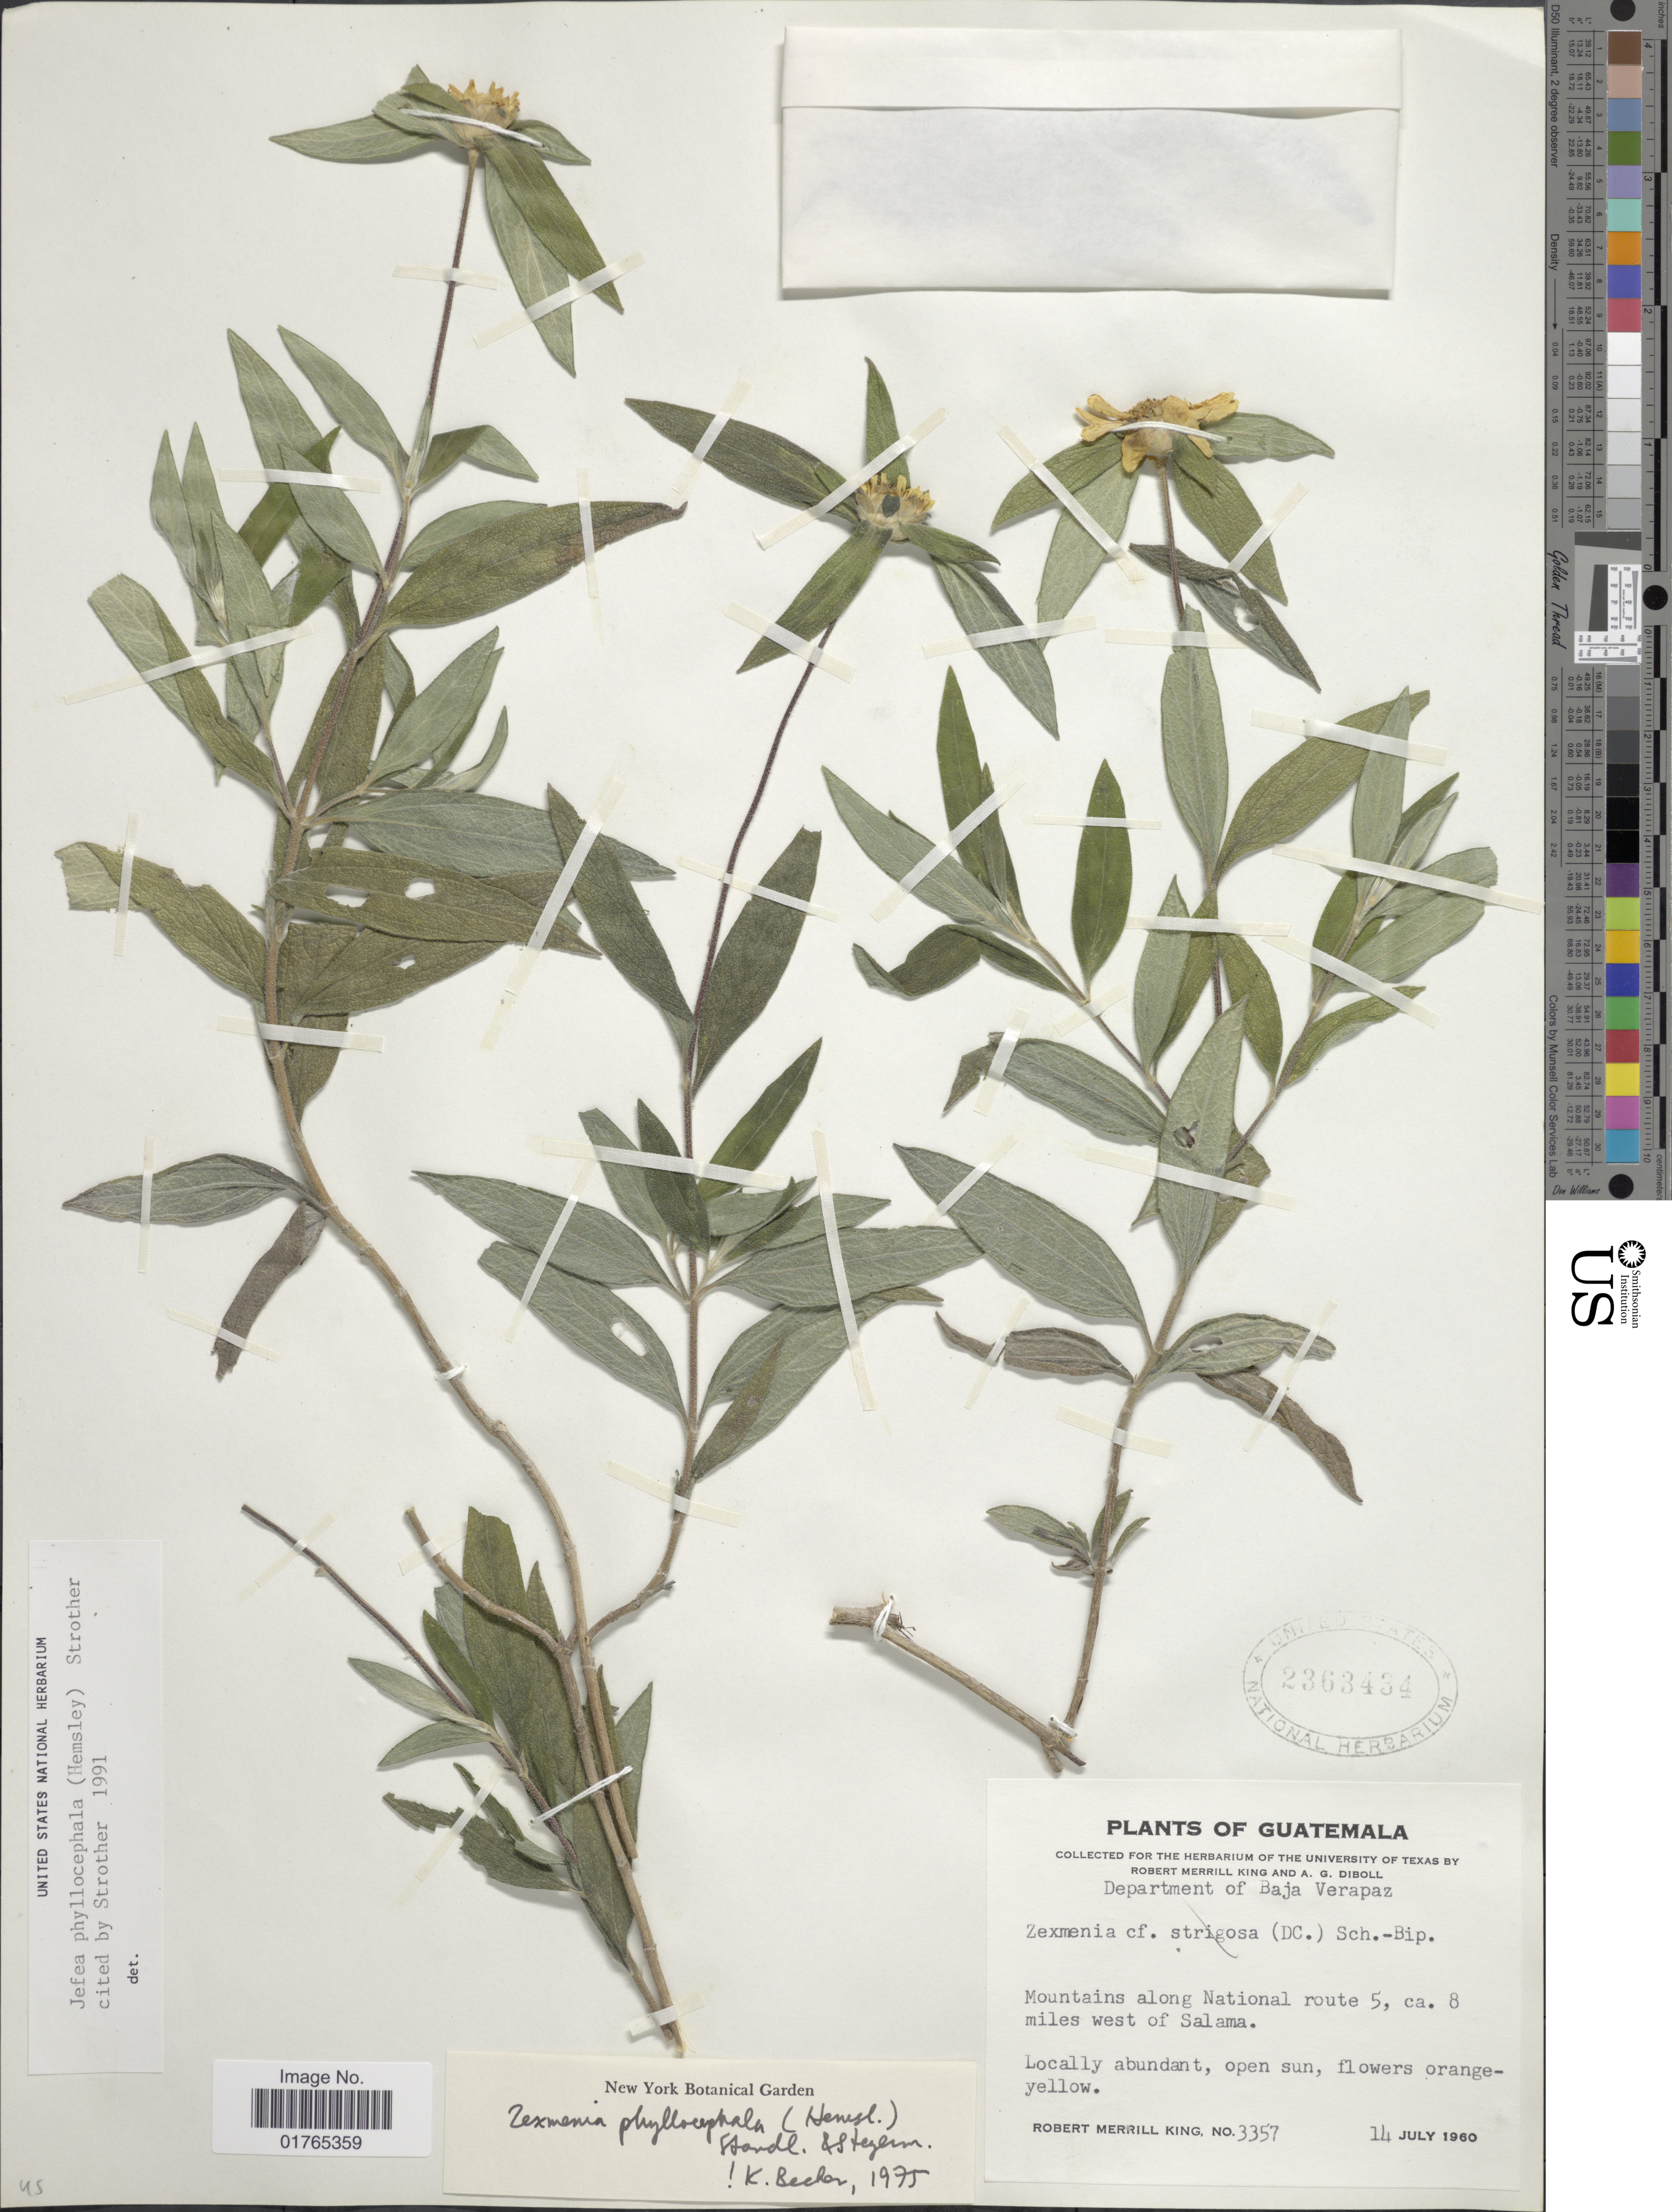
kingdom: Plantae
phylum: Tracheophyta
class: Magnoliopsida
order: Asterales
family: Asteraceae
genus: Jefea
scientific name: Jefea phyllocephala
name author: (Hemsl.) Strother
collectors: R. M. King & A. Diboll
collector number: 3357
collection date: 1960-07-14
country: Guatemala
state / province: Baja Verapaz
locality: Mountains along National route 5, ca. 8 miles west of Salama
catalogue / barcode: US 2363434